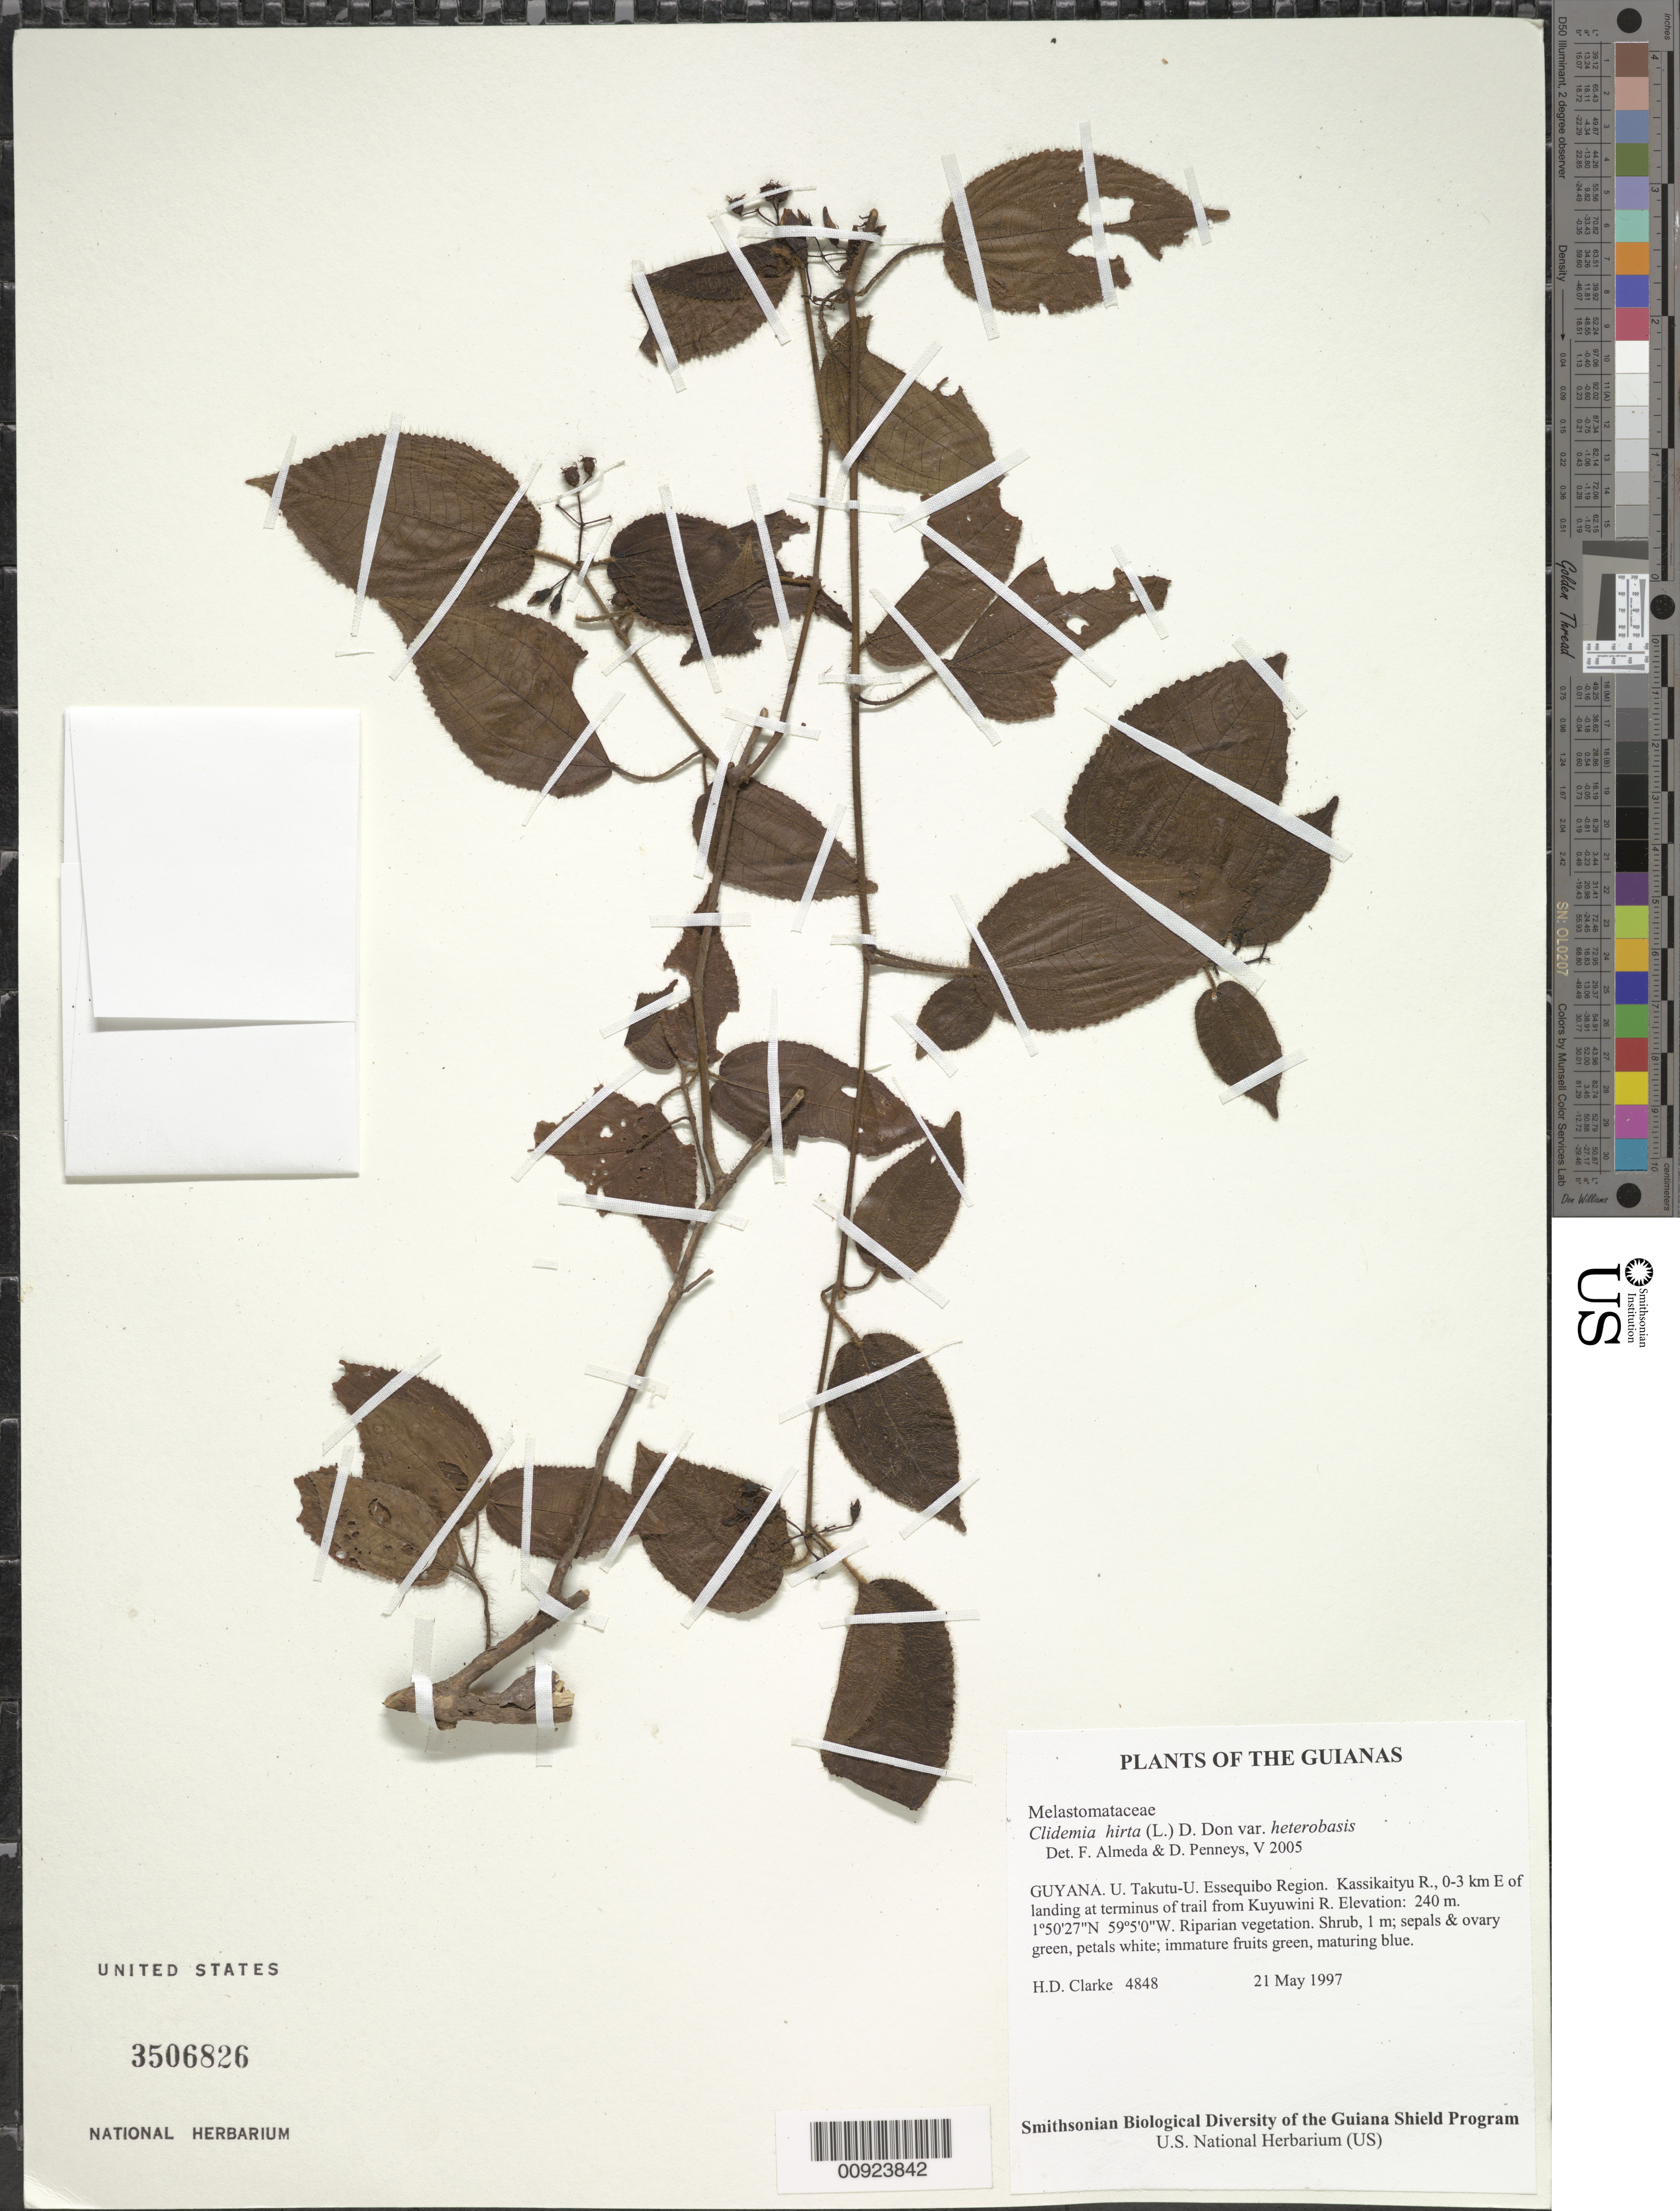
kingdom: Plantae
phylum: Tracheophyta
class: Magnoliopsida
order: Myrtales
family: Melastomataceae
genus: Clidemia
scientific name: Clidemia hirta var. heterobasis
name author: (L.) D. Don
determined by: Almeda, F.; Penneys, D. S.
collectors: H. D. Clarke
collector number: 4848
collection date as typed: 21 May 1997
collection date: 1997-05-21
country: Guyana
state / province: U. Takutu-U. Essequibo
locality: Kassikaityu R., 0-3 km E of landing at terminus of trail from Kuyuwini R.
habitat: Riparian vegetation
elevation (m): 240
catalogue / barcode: US 3506826